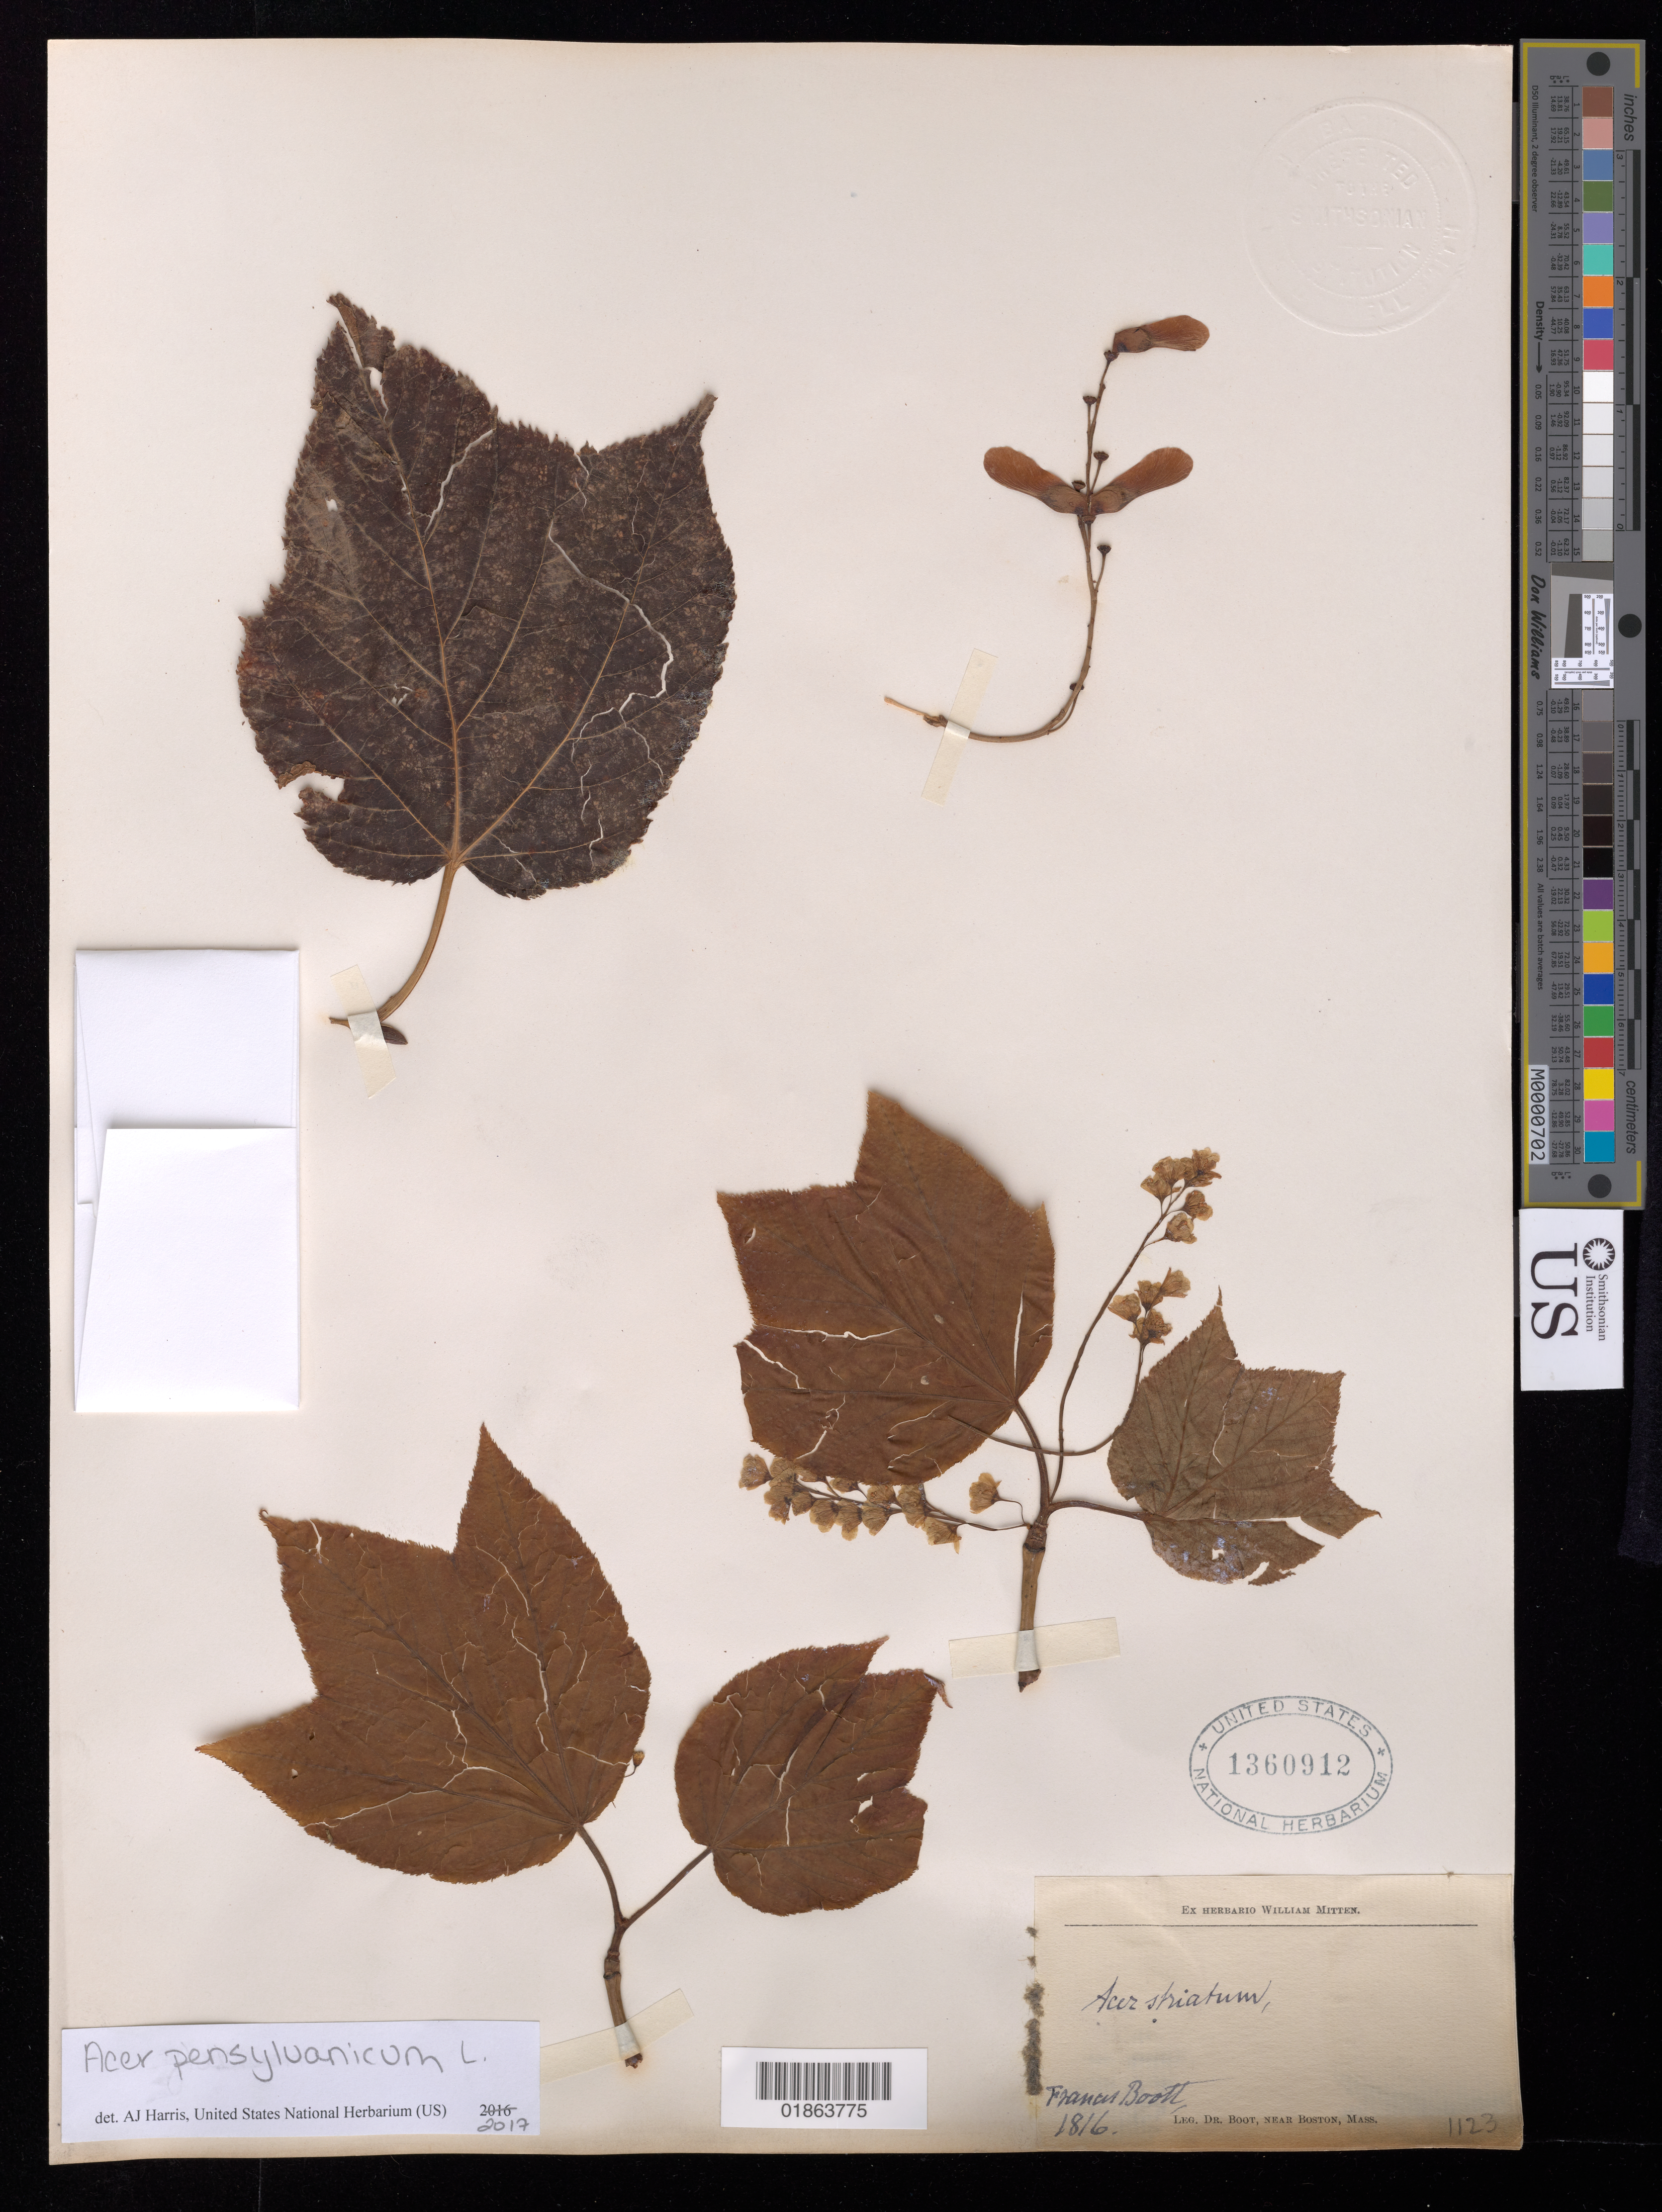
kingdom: Plantae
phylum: Tracheophyta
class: Magnoliopsida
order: Sapindales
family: Sapindaceae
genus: Acer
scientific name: Acer pensylvanicum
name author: L.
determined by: Harris, A. J., (UNITED STATES)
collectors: F. M. B. Boott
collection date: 1816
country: United States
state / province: Massachusetts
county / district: Suffolk County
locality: Boston, near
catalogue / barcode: US 1360912